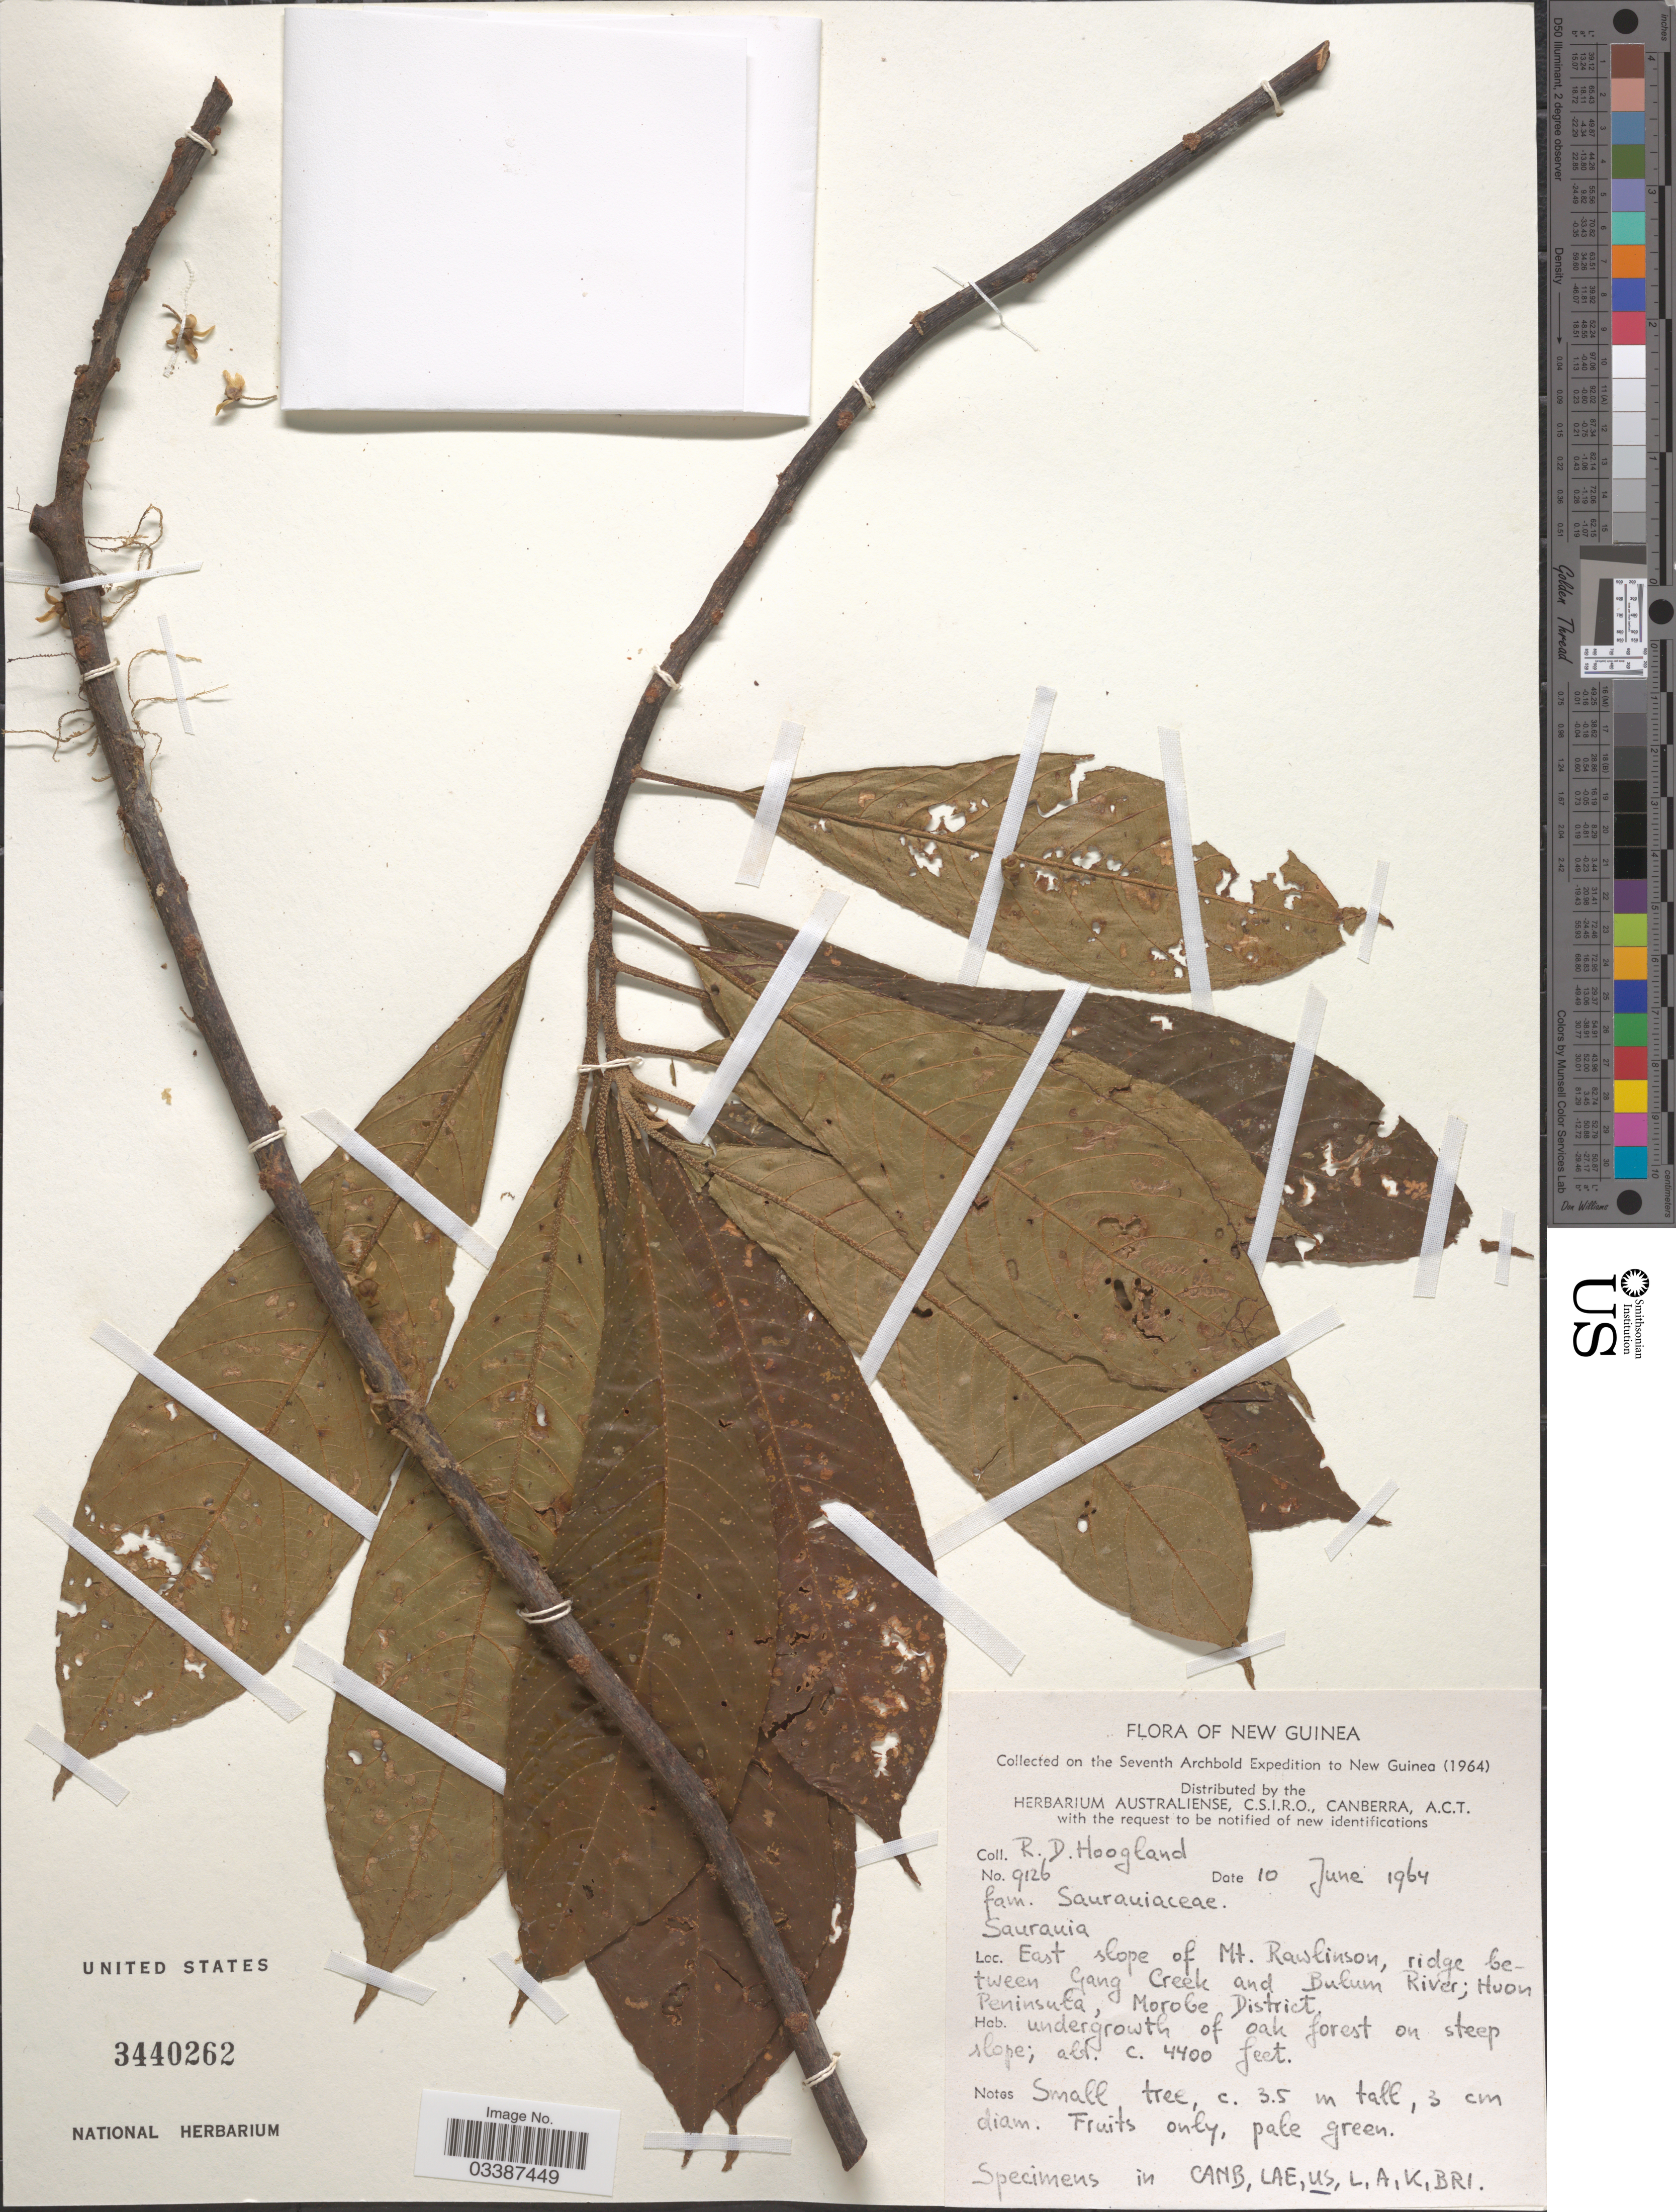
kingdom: Plantae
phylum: Tracheophyta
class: Magnoliopsida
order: Ericales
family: Actinidiaceae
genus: Saurauia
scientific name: Saurauia sp.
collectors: R. D. Hoogland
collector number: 9126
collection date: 1964-06-10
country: Papua New Guinea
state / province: Morobe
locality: New Guinea. East slope of Mt. Rawlinson, ridge between Gang Creek and Bulum River; Huon Peninsula, Morobe District.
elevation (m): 1341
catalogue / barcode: US 3440262